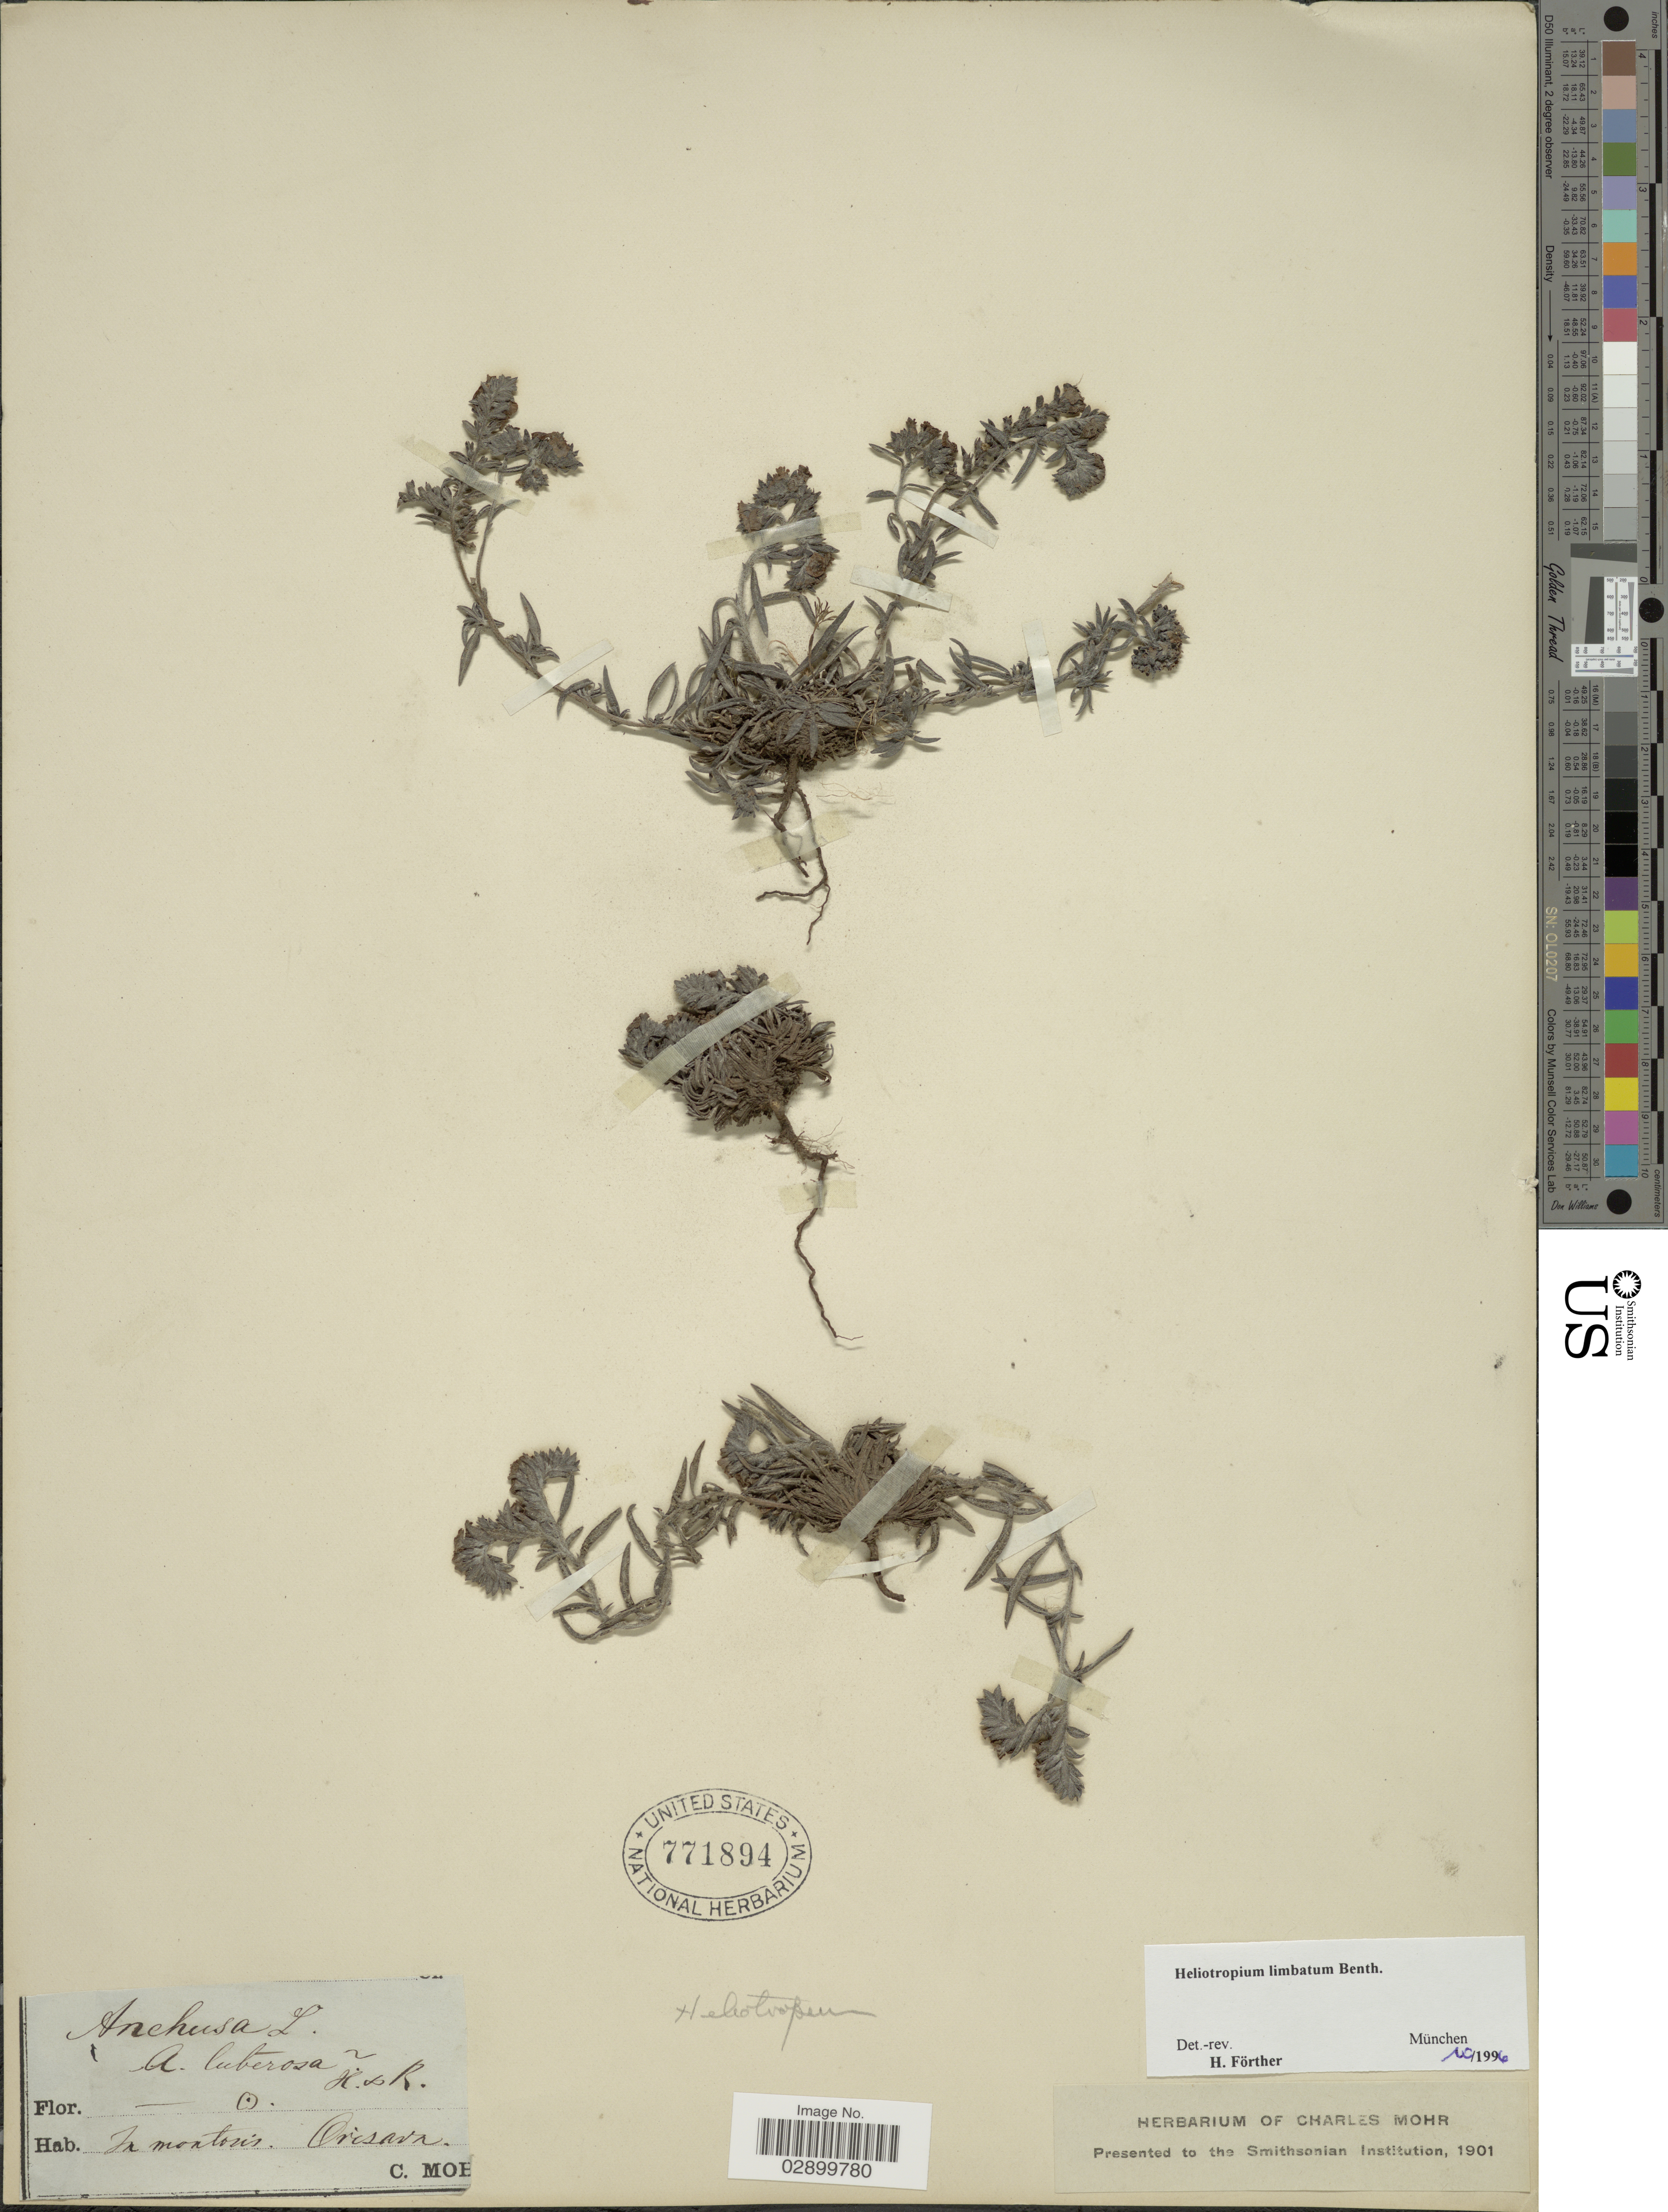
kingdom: Plantae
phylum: Tracheophyta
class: Magnoliopsida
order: Boraginales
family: Heliotropiaceae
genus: Heliotropium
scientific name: Heliotropium limbatum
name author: Benth.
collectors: Mohr, C. T. (herbarium)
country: Mexico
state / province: Veracruz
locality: In montosis Orisava.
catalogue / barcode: US 771894